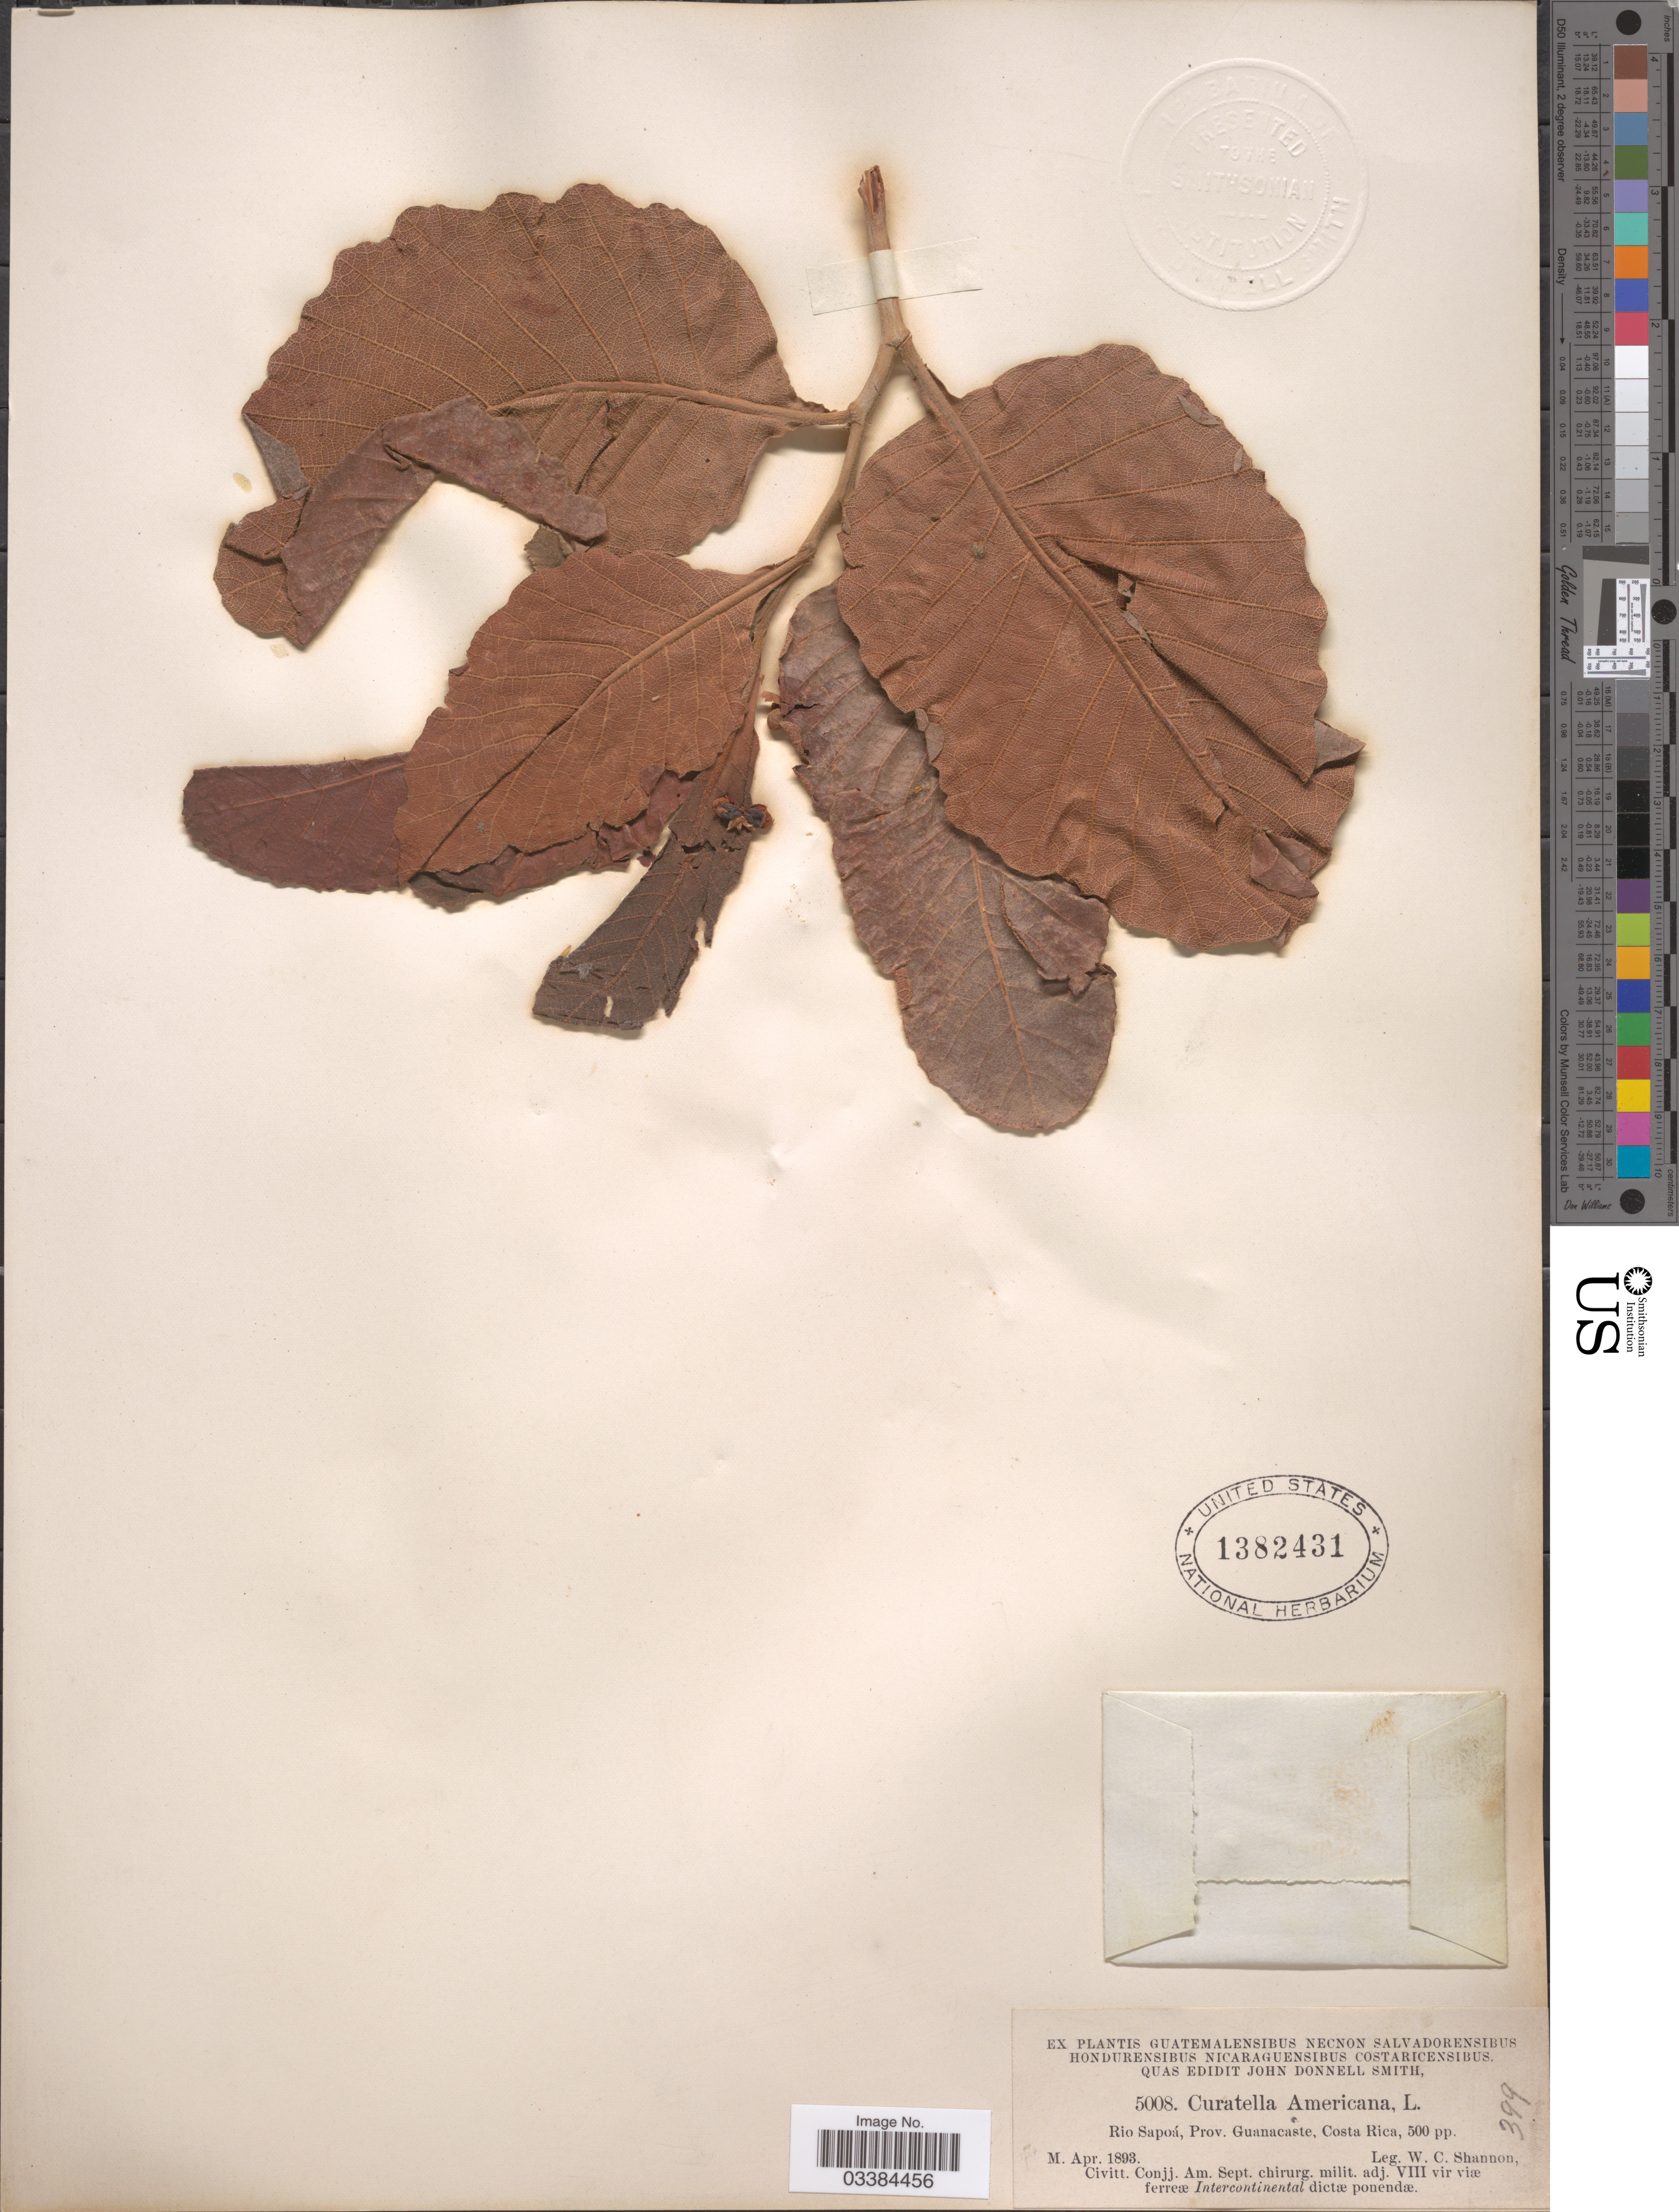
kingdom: Plantae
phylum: Tracheophyta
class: Magnoliopsida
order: Dilleniales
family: Dilleniaceae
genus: Curatella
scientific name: Curatella americana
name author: L.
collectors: W. C. Shannon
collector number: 5008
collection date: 1893-04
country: Costa Rica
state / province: Guanacaste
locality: Rio Sapoá.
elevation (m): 152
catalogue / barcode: US 1382431